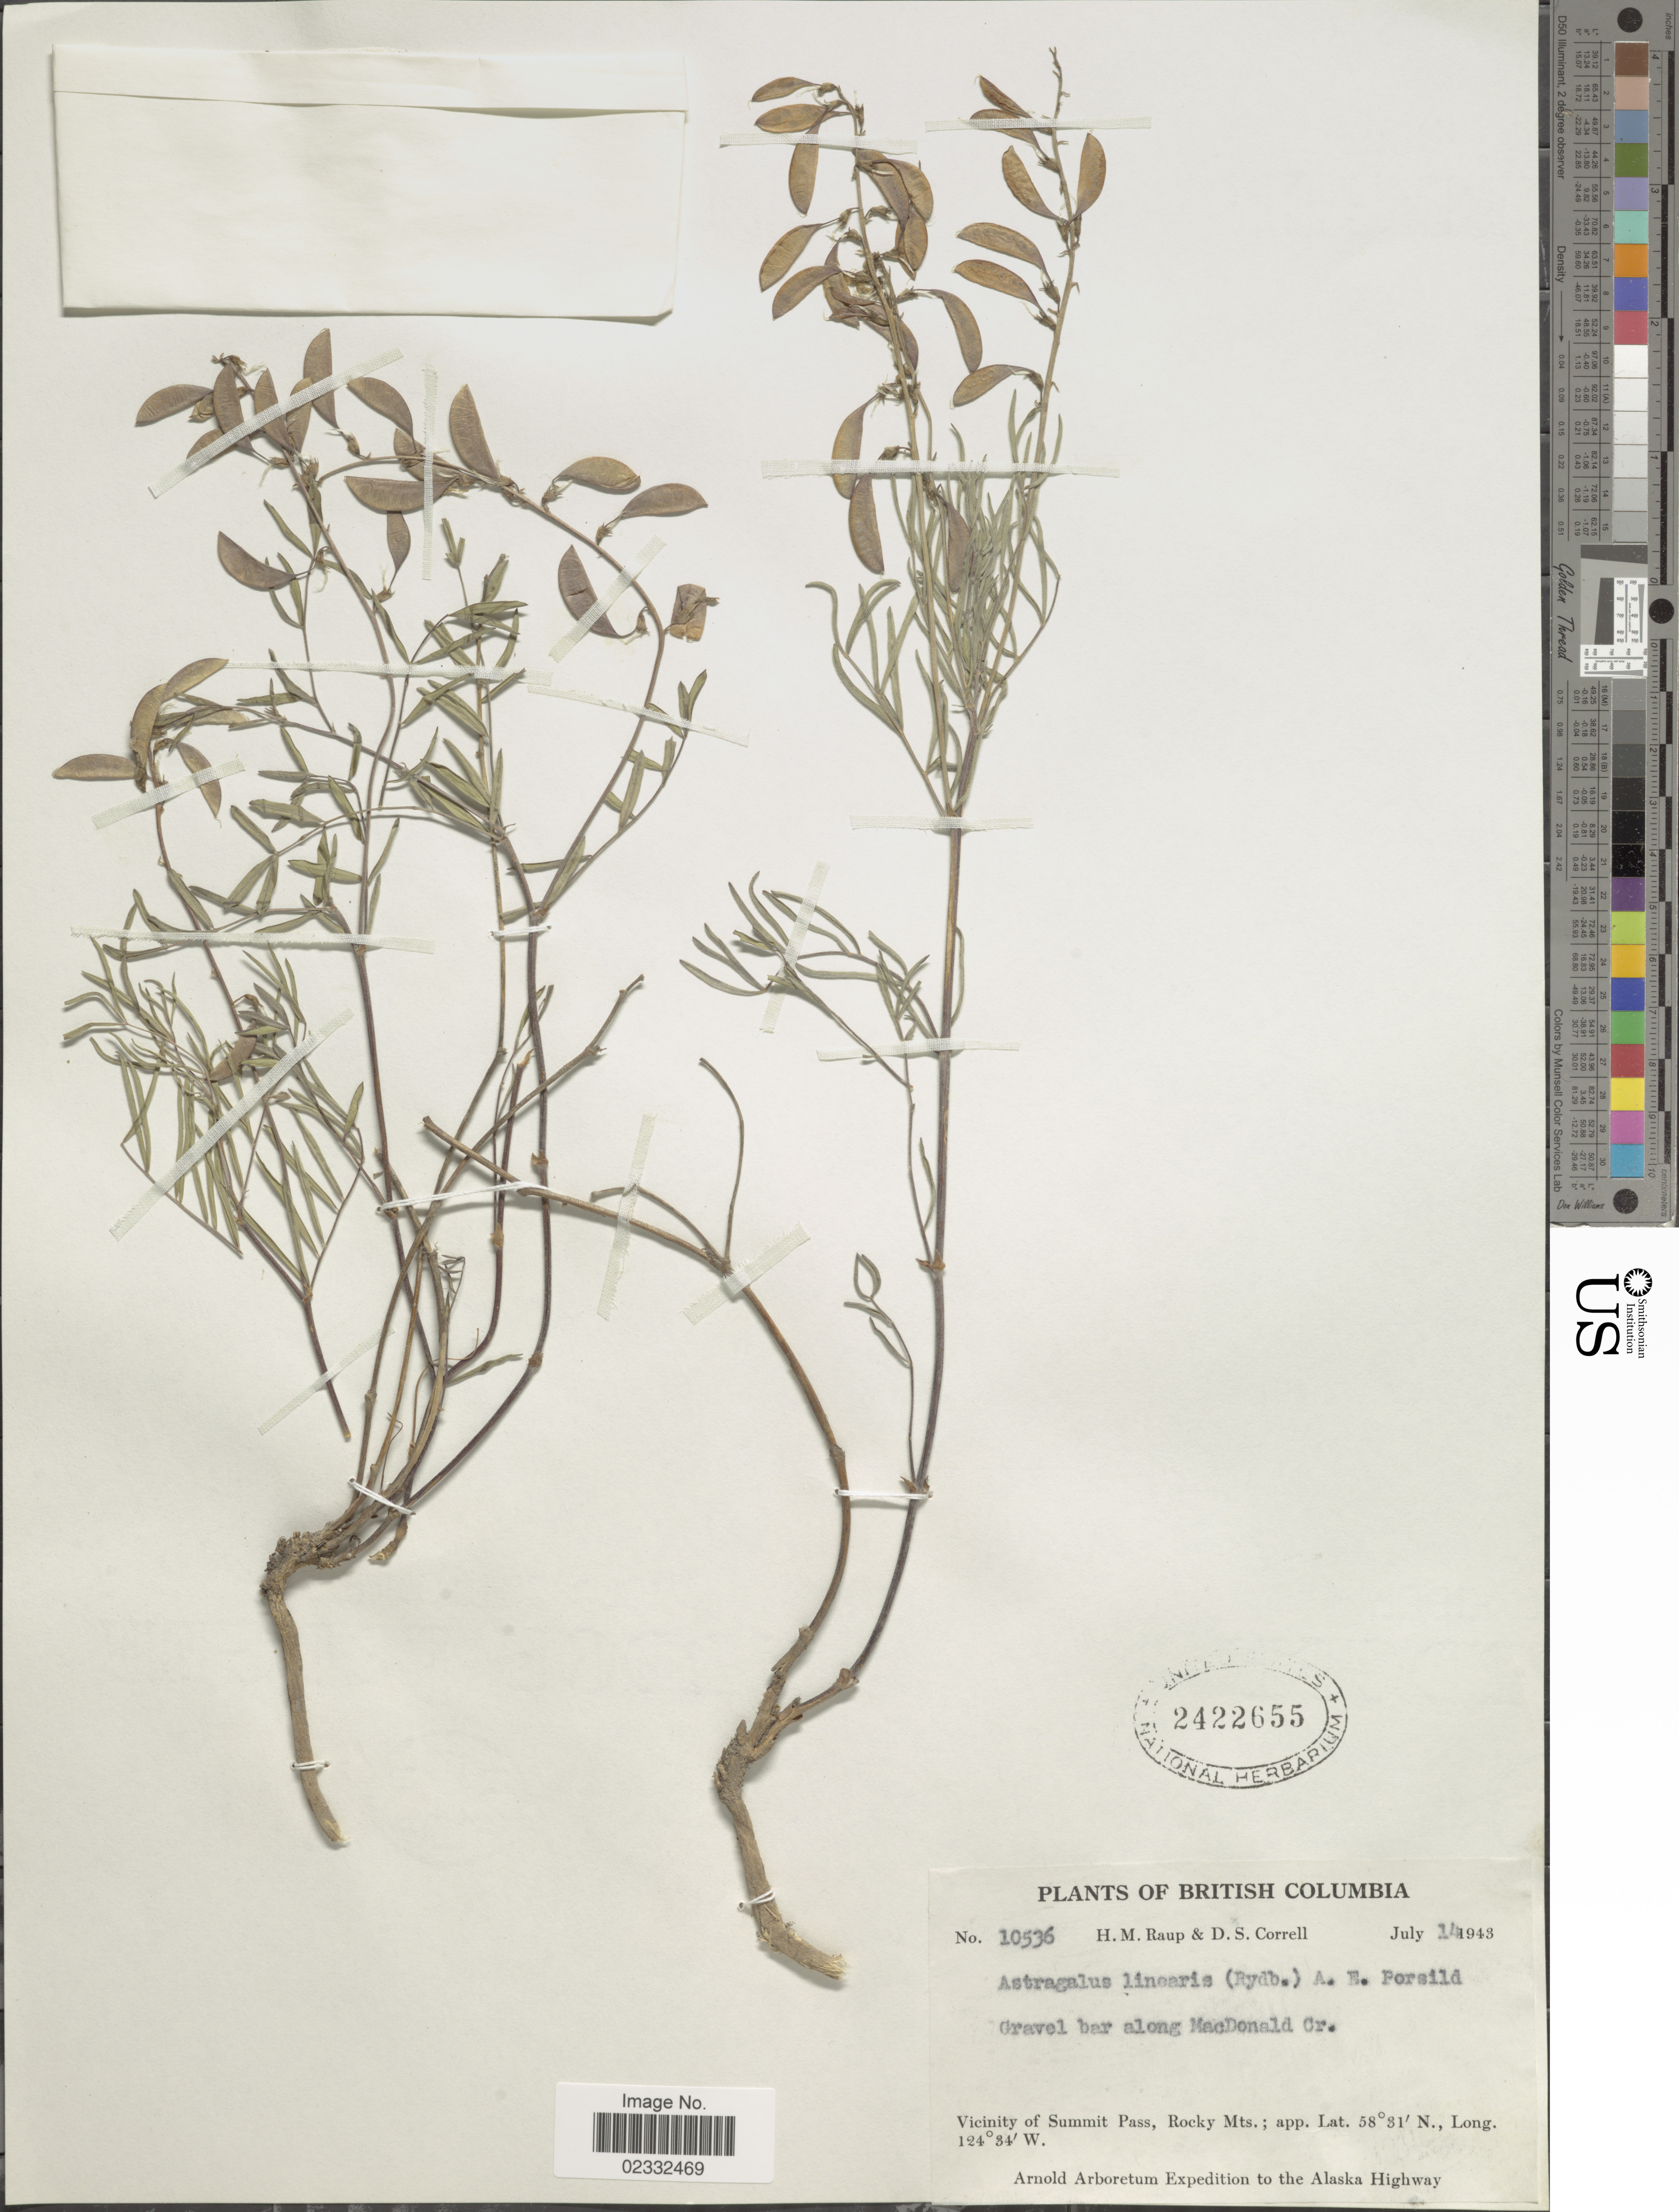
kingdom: Plantae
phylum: Tracheophyta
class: Magnoliopsida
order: Fabales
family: Fabaceae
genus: Astragalus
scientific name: Astragalus linearis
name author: (Rydb.) A.E. Porsild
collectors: H. Raup & D. S. Correll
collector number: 10536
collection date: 1943-07-14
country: Canada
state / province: British Columbia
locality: Vicinity of Summit Pass, Rocky Mts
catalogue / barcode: US 2422655